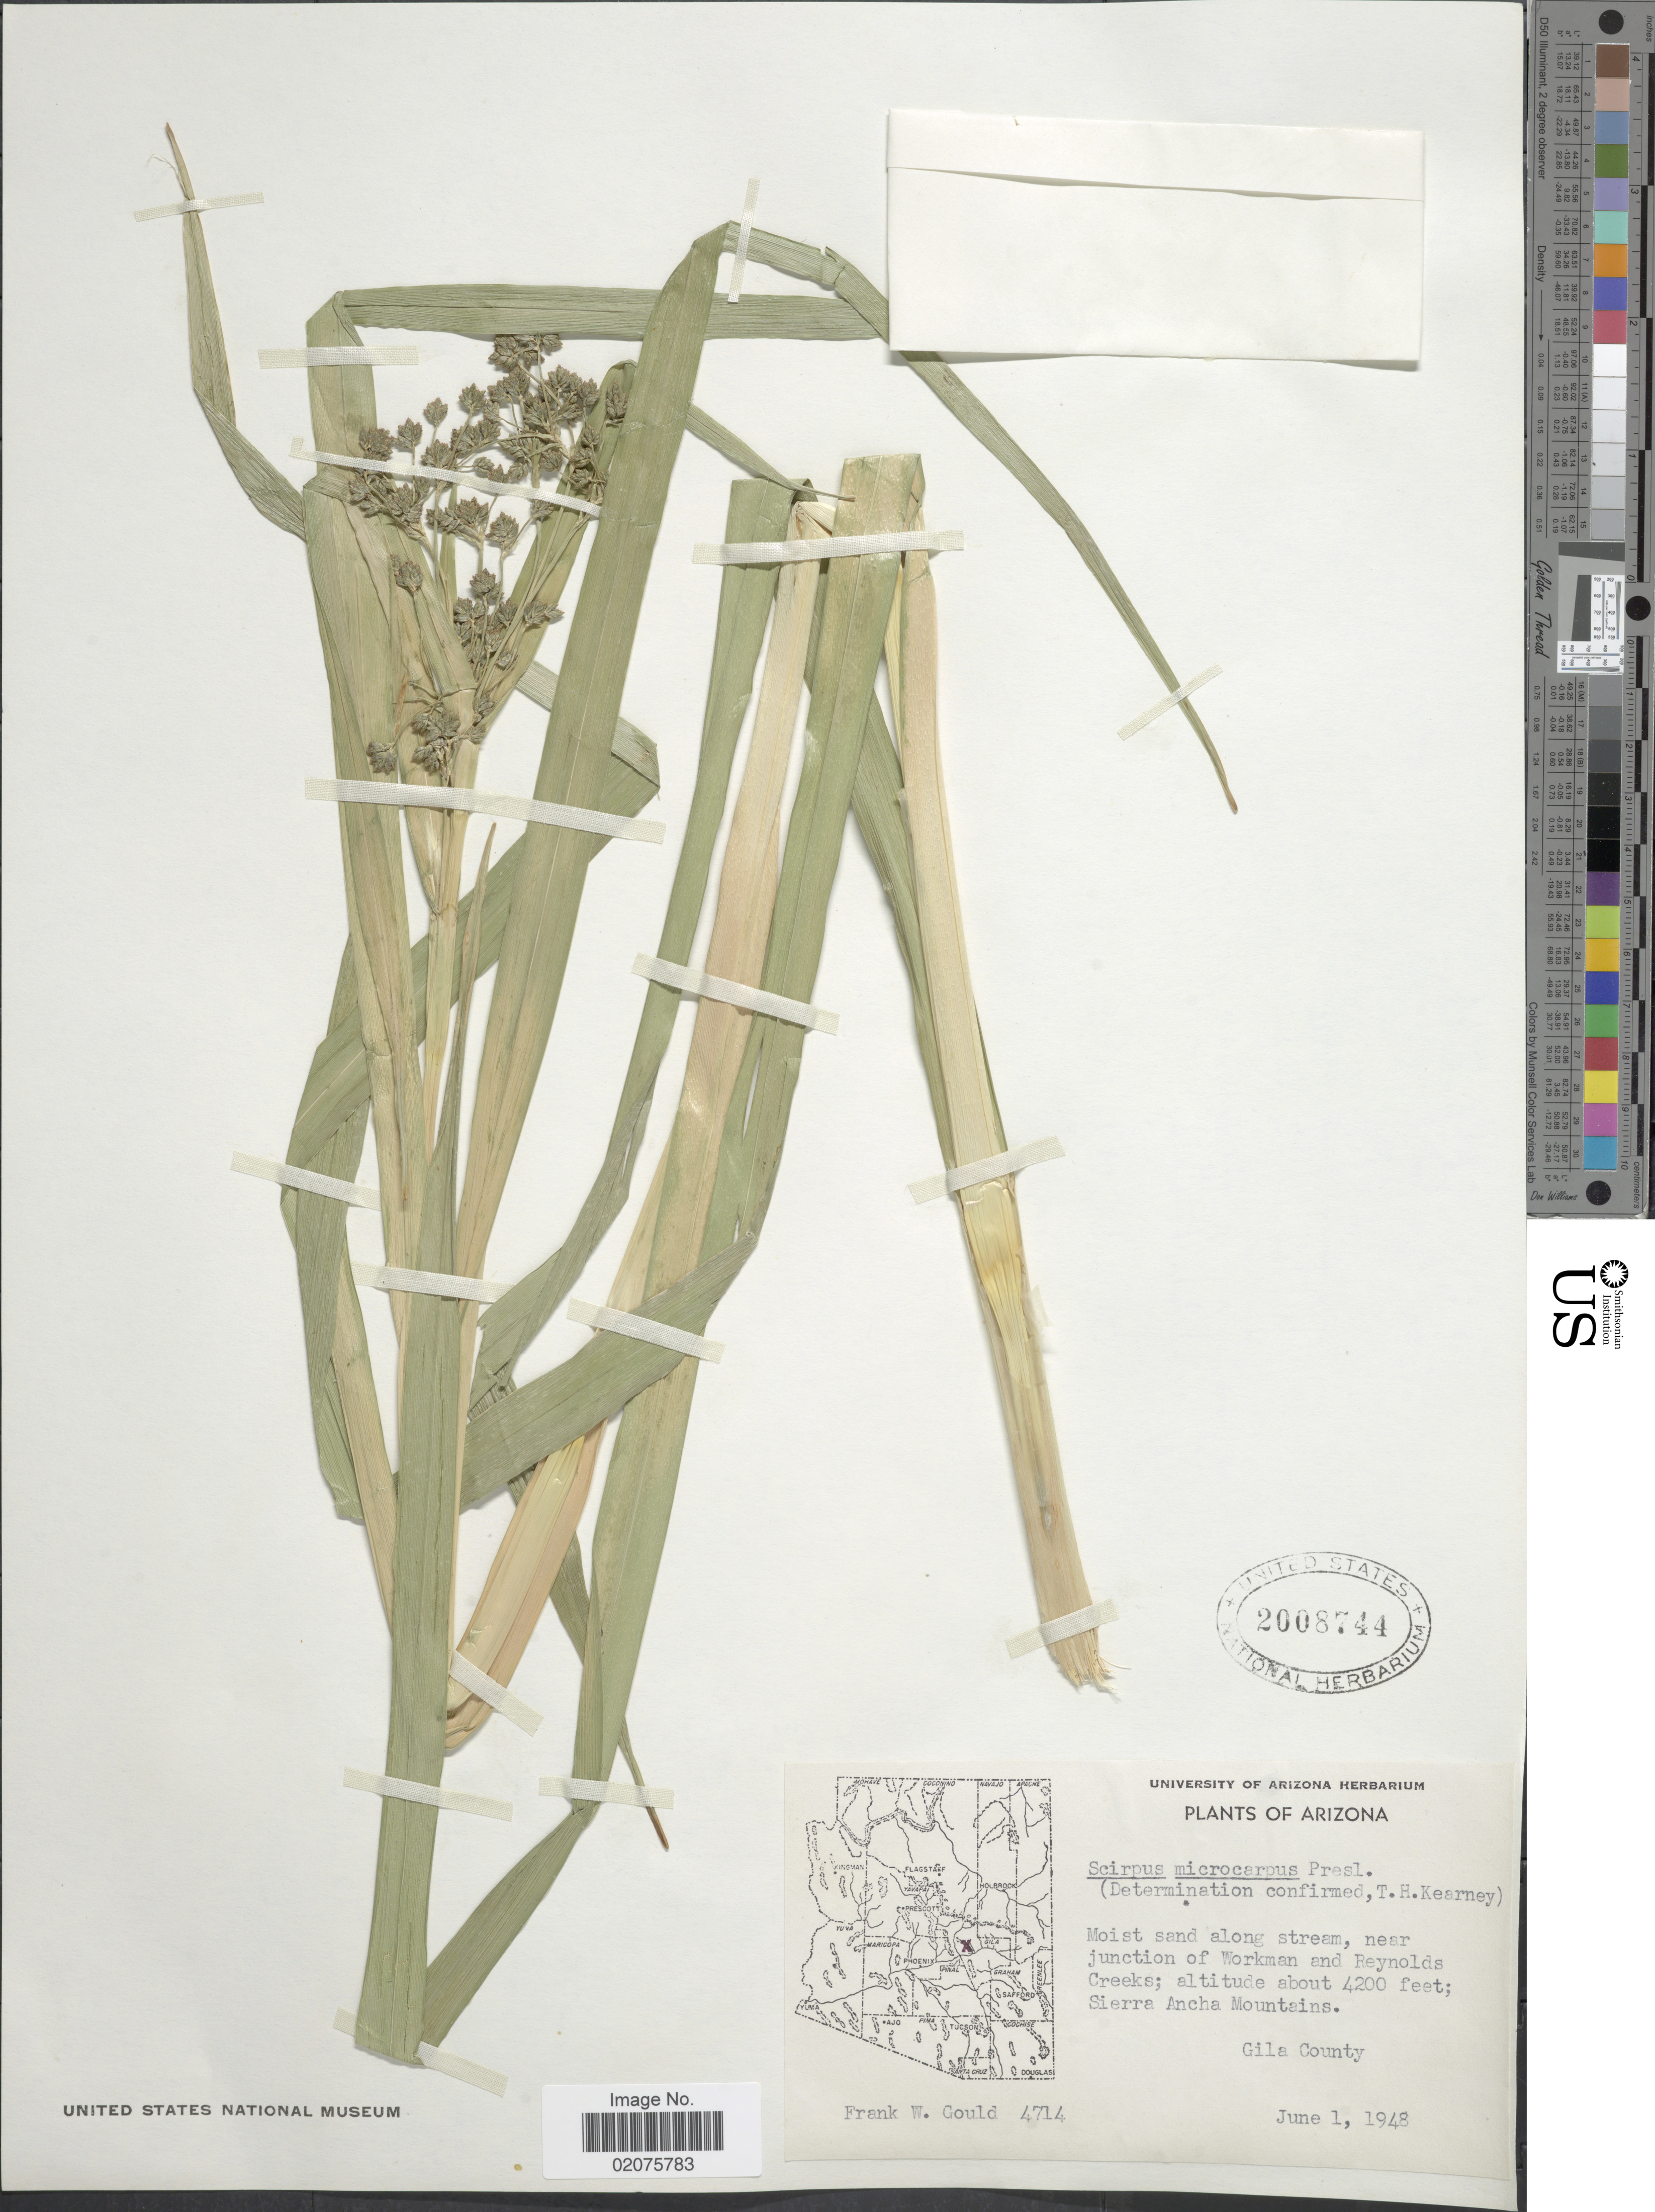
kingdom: Plantae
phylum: Tracheophyta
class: Liliopsida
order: Poales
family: Cyperaceae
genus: Scirpus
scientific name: Scirpus microcarpus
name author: J. Presl & C. Presl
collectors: F. W. Gould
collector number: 4714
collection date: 1948-06-01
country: United States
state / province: Arizona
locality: Moist sand along stream, near junction of Workman and Reynolds Creeks; Sierra Ancha Mountains. Gila County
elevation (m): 1280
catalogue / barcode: US 2008744